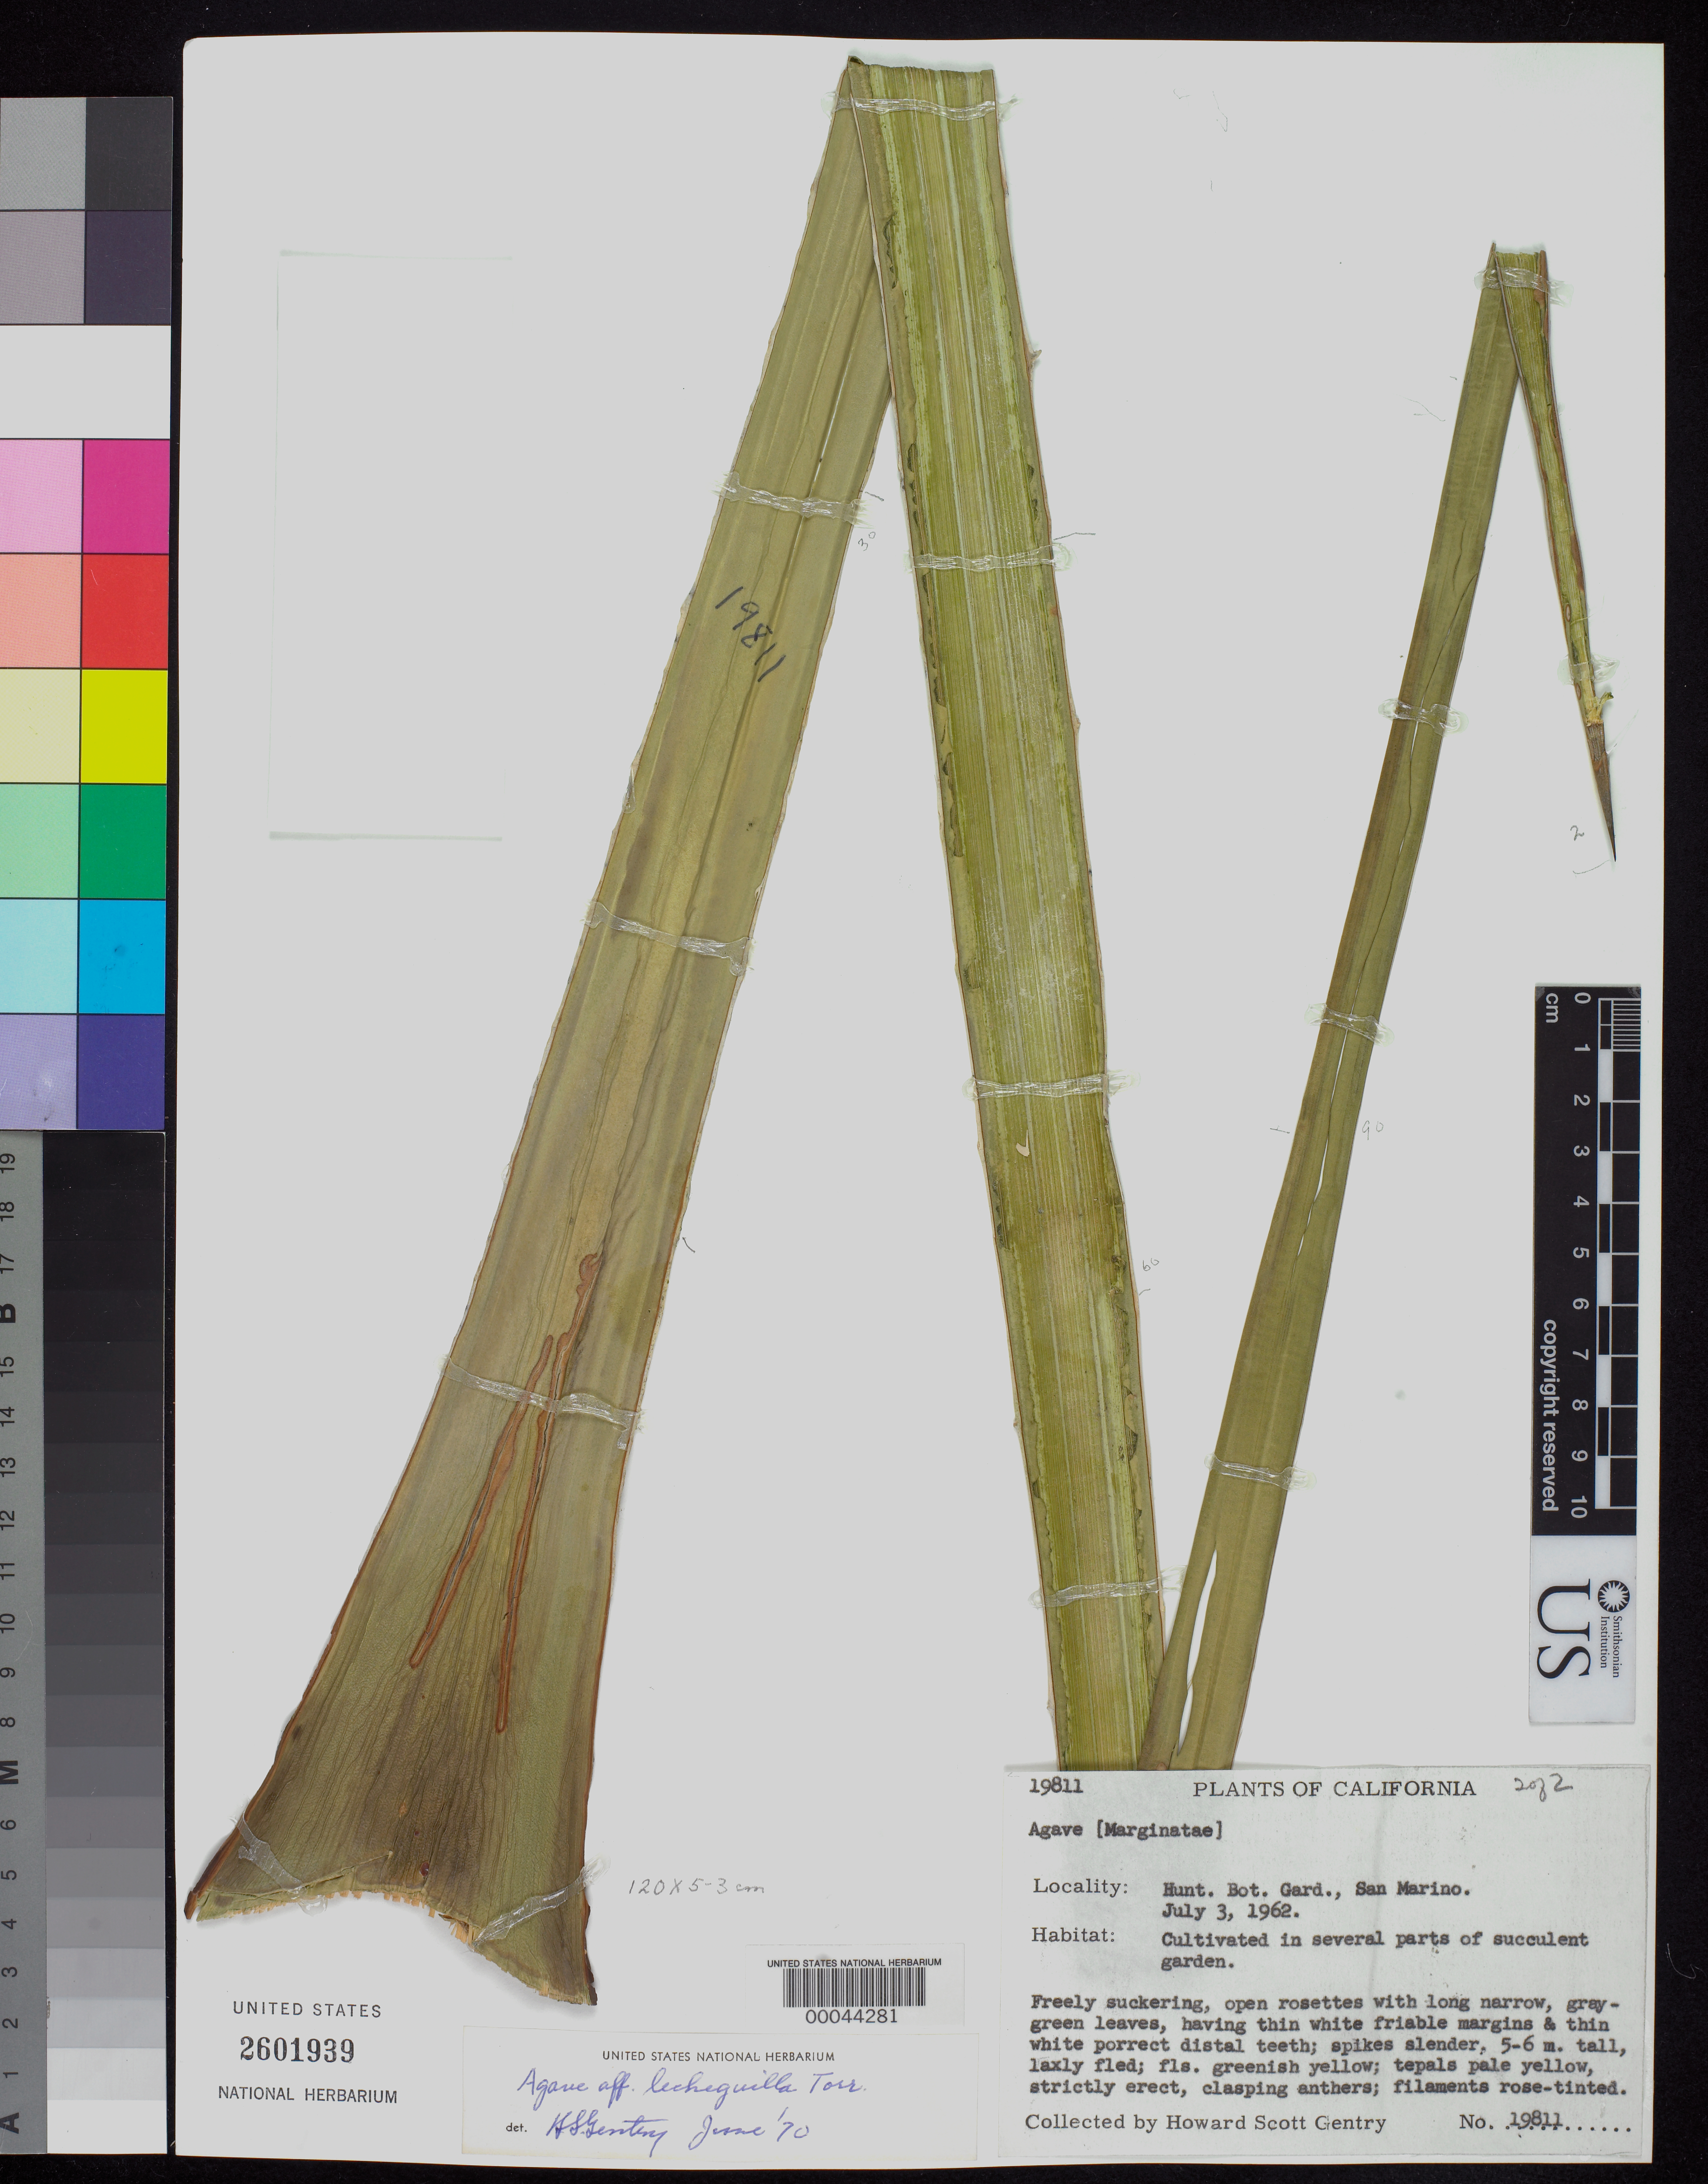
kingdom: Plantae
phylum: Tracheophyta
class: Liliopsida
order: Asparagales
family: Asparagaceae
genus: Agave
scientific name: Agave lechuguilla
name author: Torr.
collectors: H. S. Gentry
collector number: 19811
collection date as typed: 03 Jul 1962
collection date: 1962-07-03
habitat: In succulent garden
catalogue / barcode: US 2601939